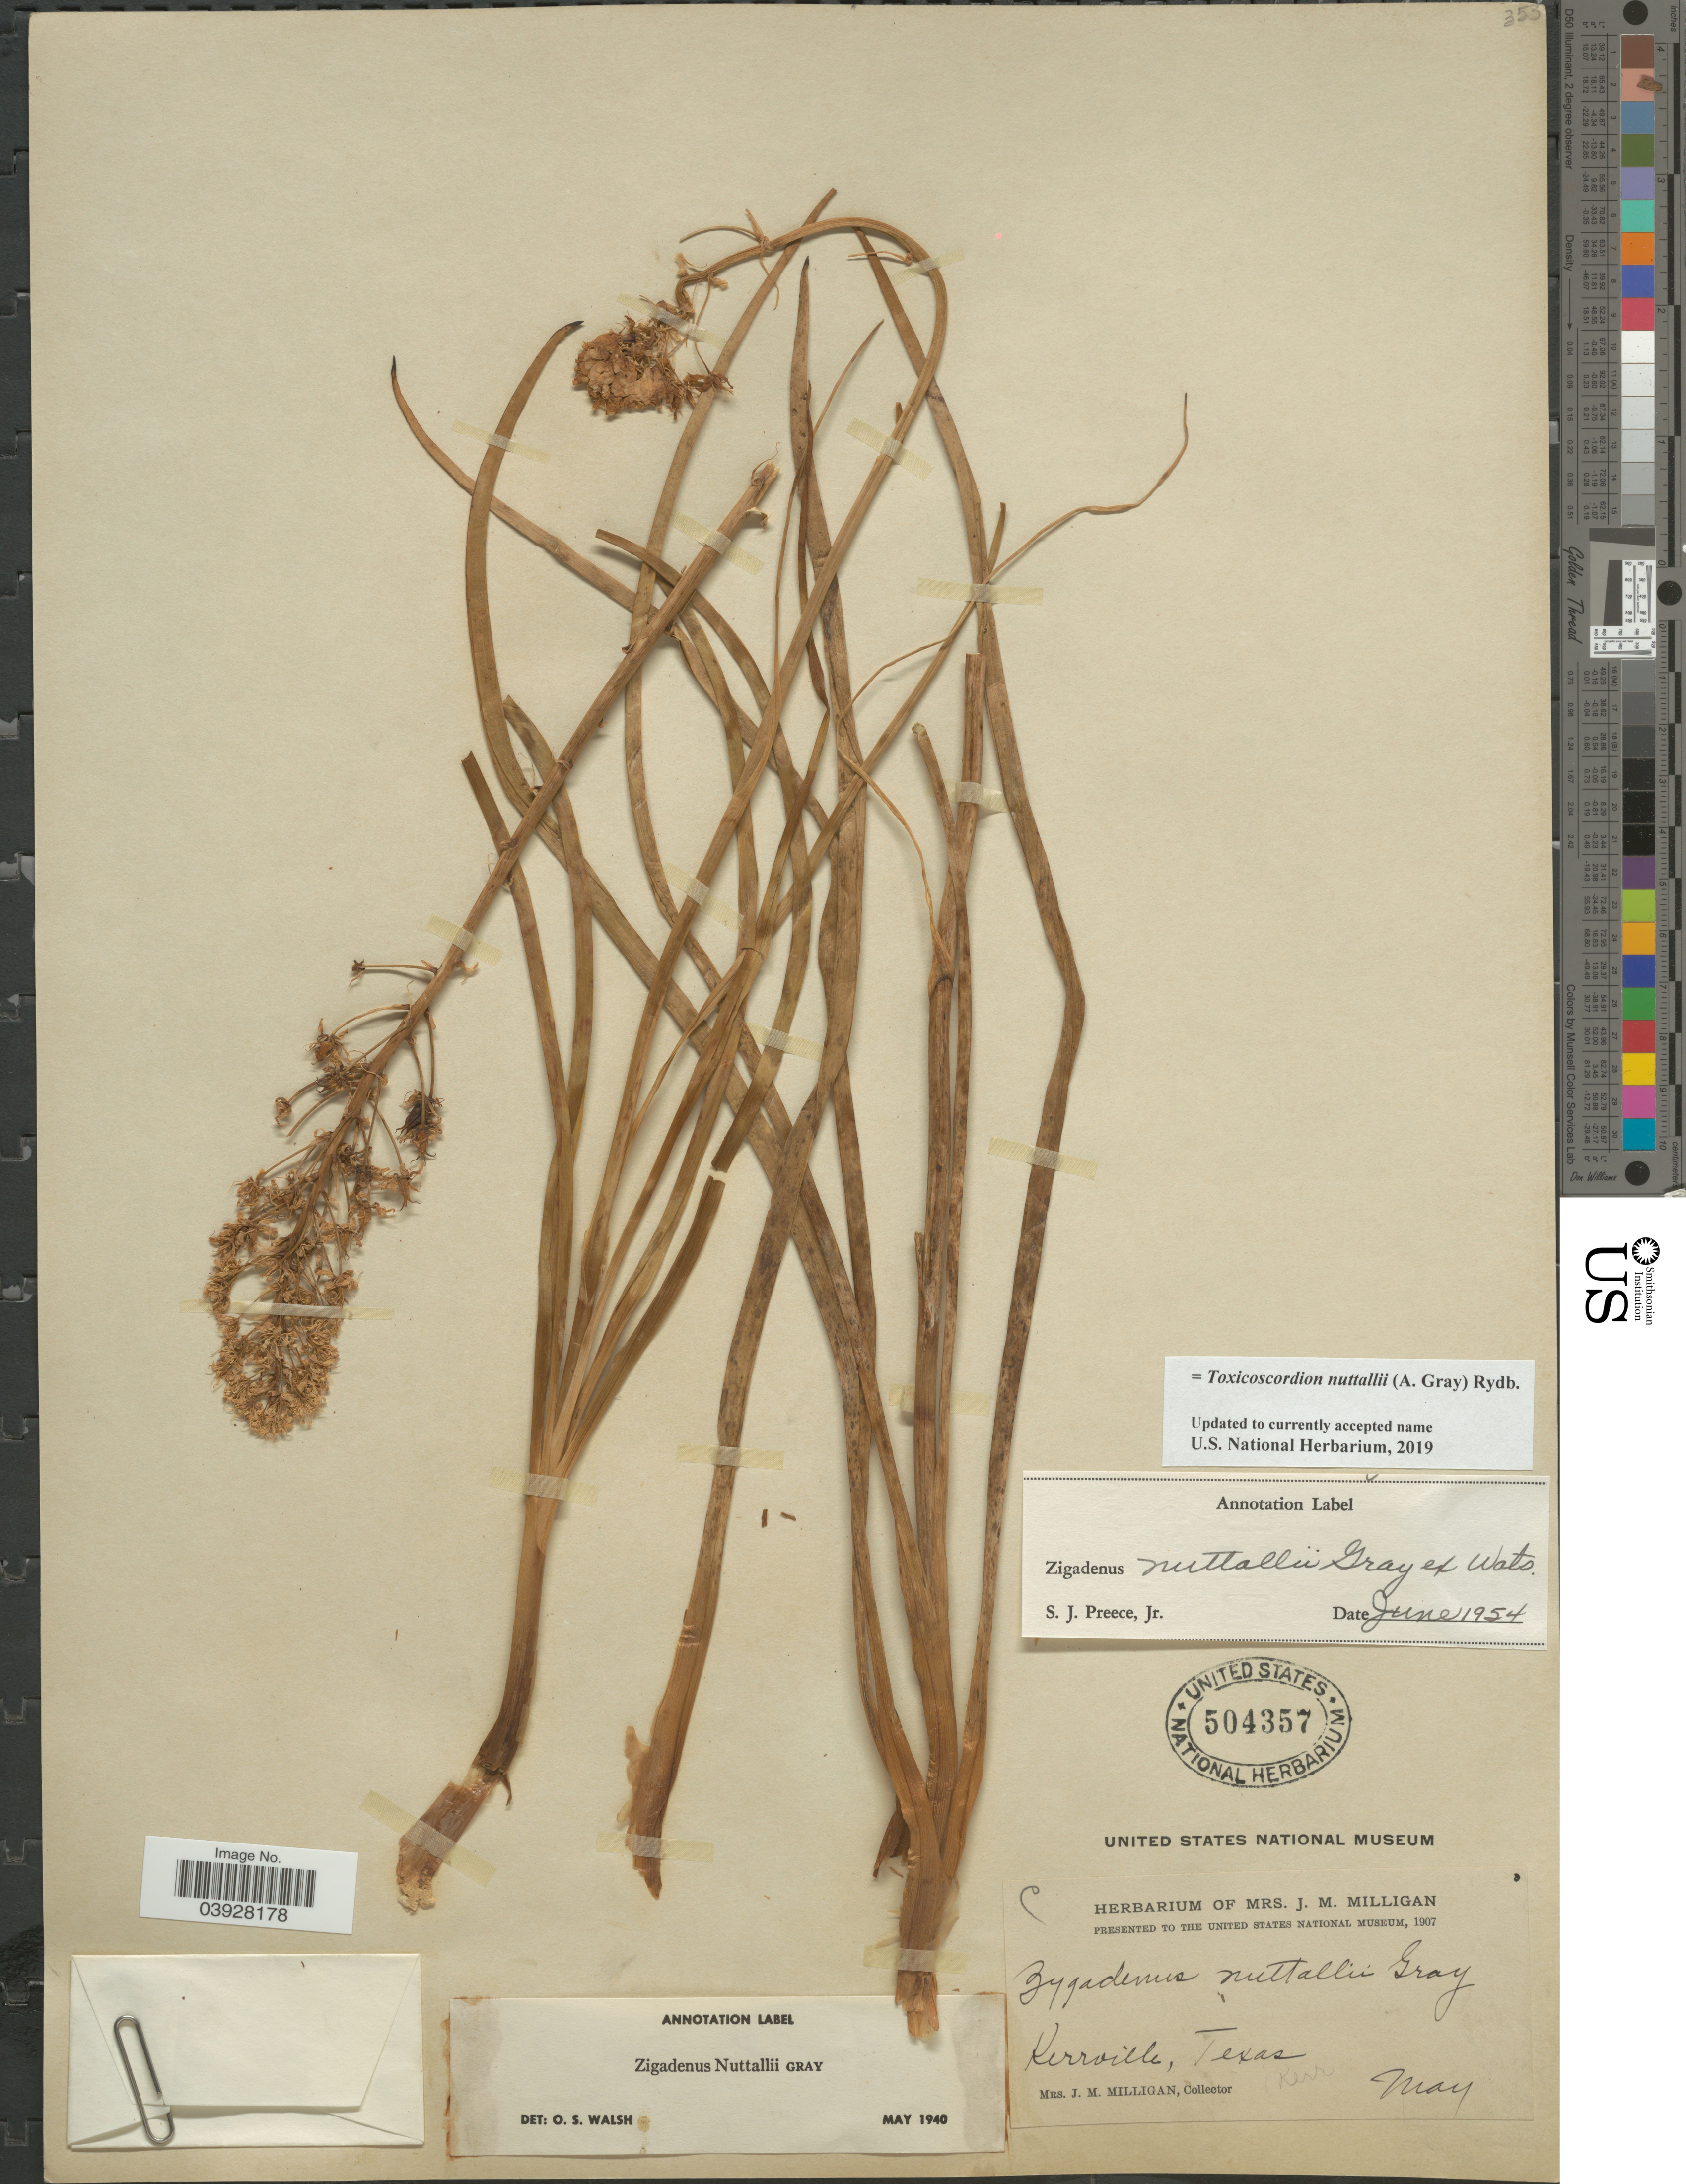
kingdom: Plantae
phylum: Tracheophyta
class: Liliopsida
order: Liliales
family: Melanthiaceae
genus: Toxicoscordion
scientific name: Toxicoscordion nuttallii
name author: (A. Gray) Rydb.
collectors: J. Milligan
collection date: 1907-05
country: United States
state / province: Texas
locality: Kerrville. Kerr.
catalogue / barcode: US 504357